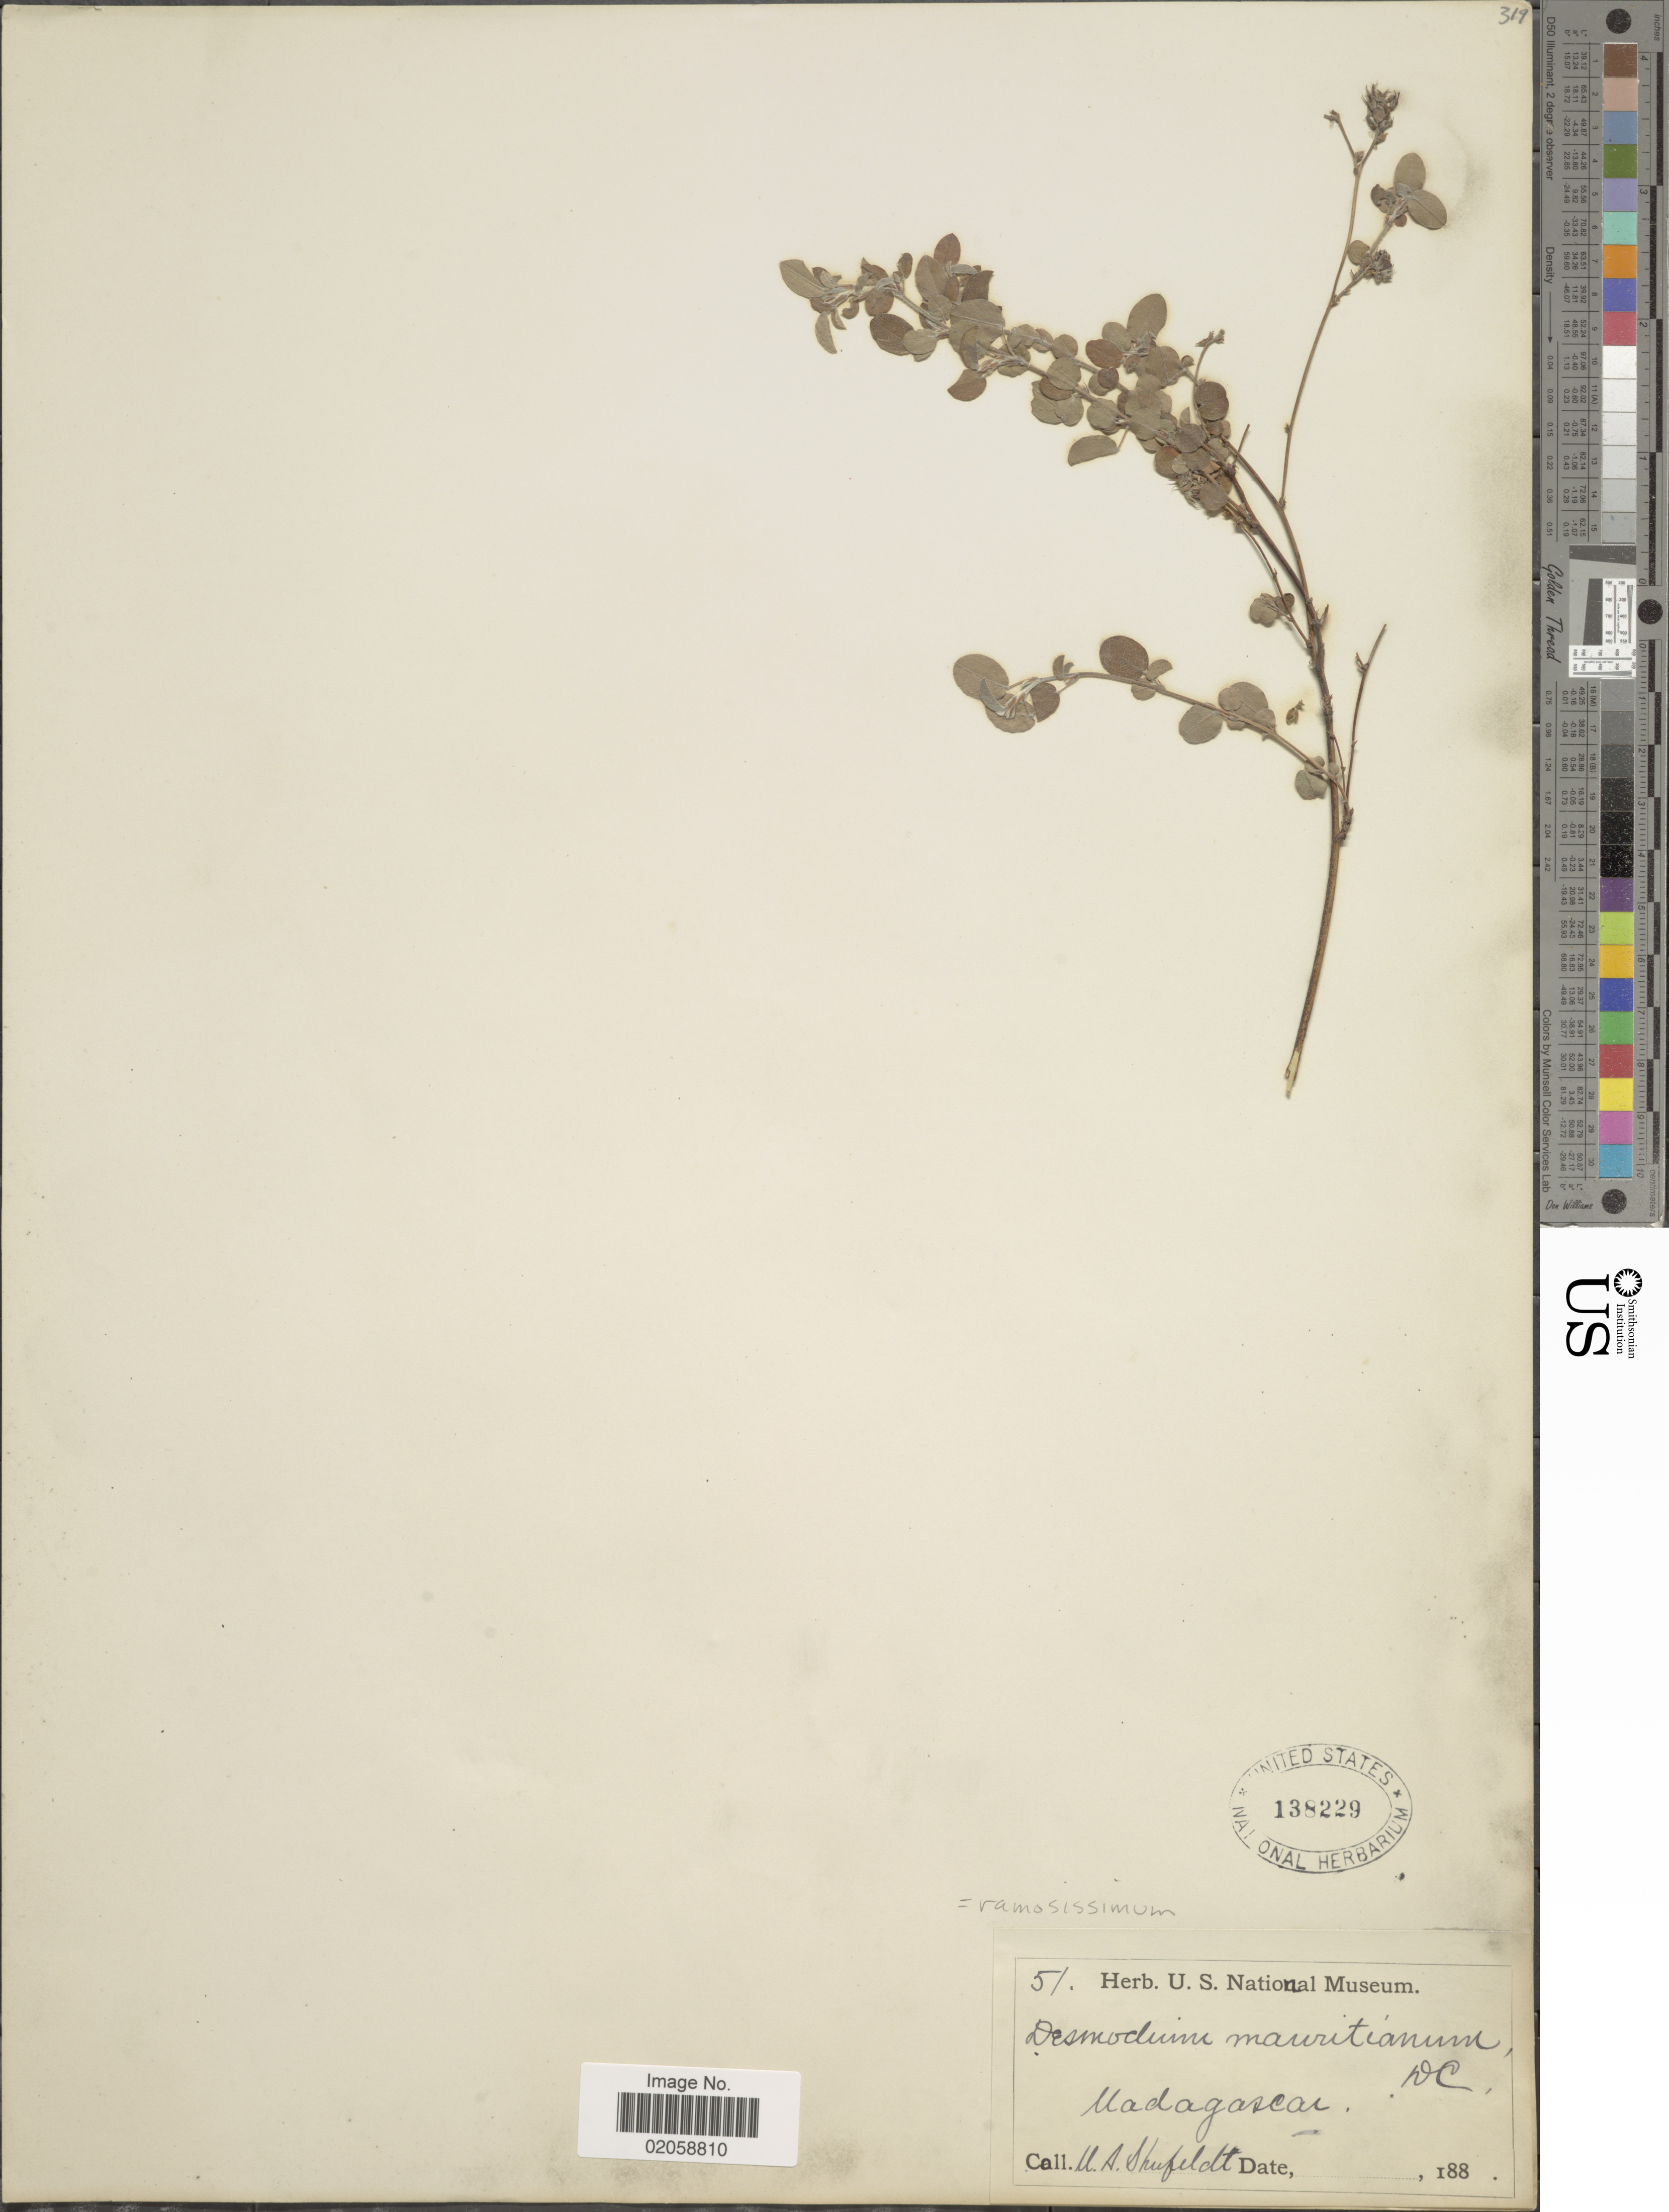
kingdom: Plantae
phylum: Tracheophyta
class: Magnoliopsida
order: Fabales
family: Fabaceae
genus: Grona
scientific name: Grona ramosissima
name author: (G. Don) H. Ohashi & K. Ohashi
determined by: Strong, Mark T., (BOT), Smithsonian Institution - National Museum of Natural History (UNITED STATES)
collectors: U. Schufeldt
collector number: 51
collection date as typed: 188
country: Madagascar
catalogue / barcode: US 138229